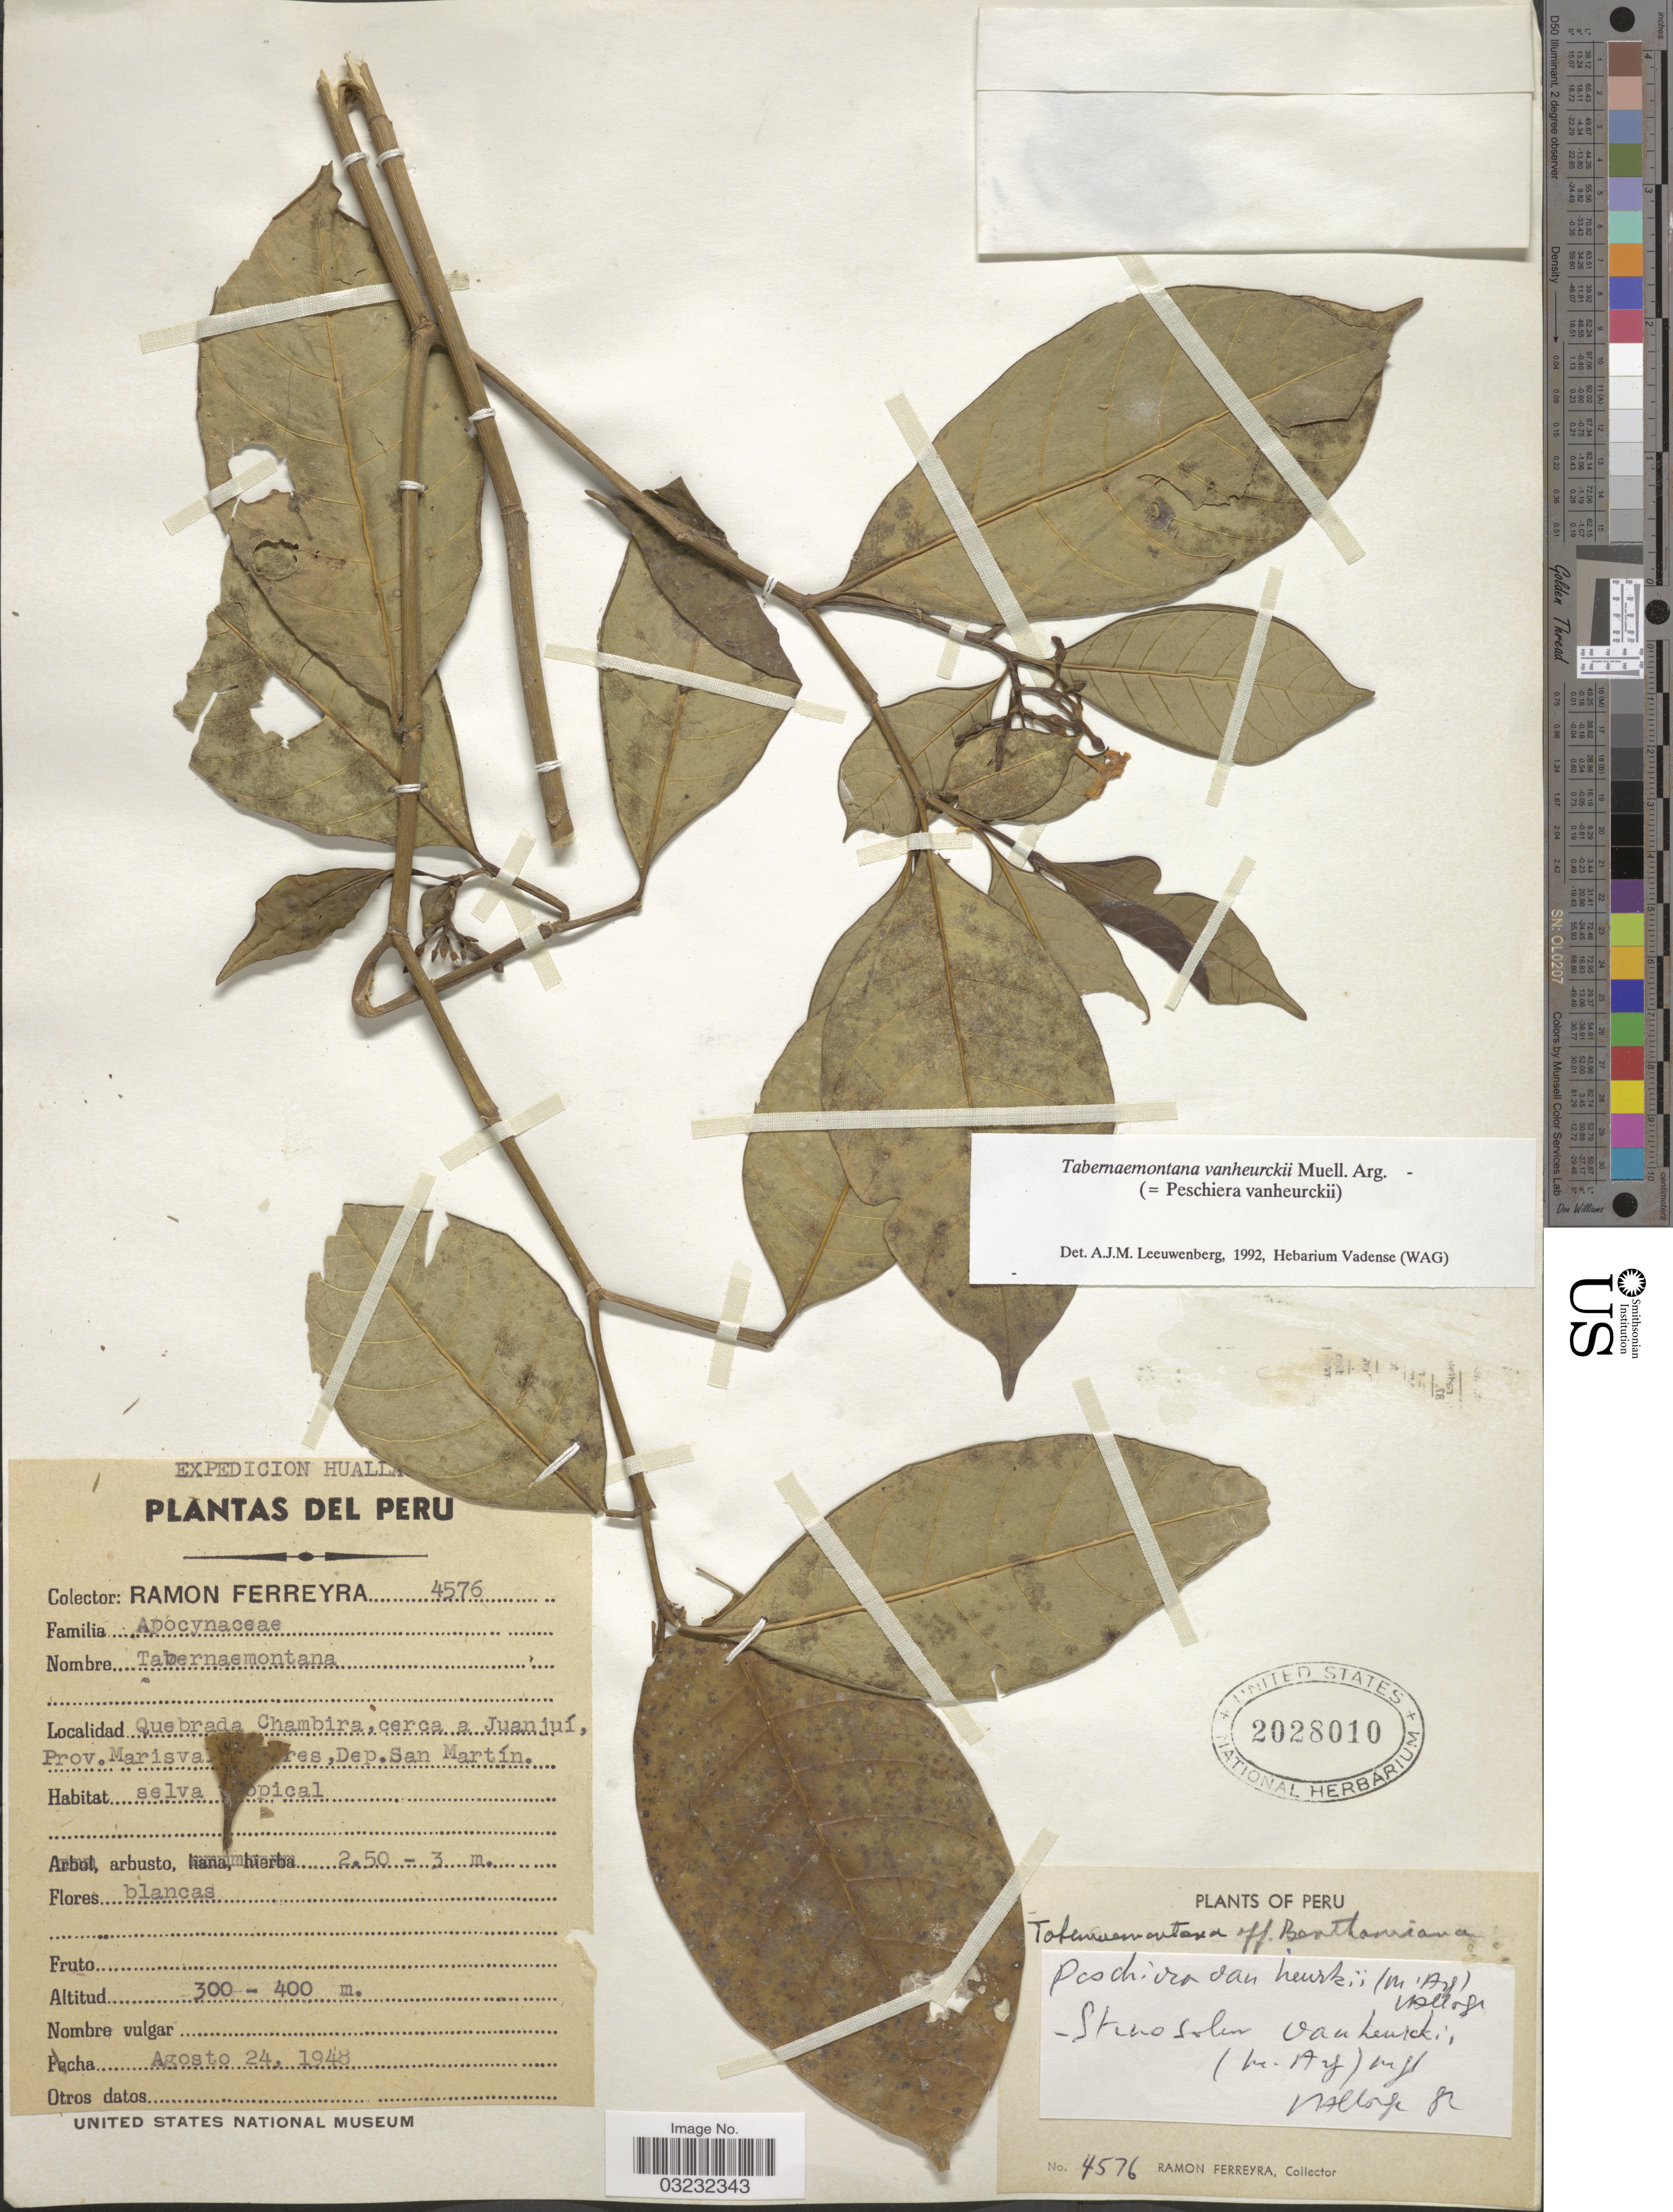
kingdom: Plantae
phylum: Tracheophyta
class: Magnoliopsida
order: Gentianales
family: Apocynaceae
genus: Tabernaemontana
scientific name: Tabernaemontana vanheurckii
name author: Müll. Arg.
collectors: R. A. Ferreyra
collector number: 4576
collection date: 1948-08-24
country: Peru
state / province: San Martín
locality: Quebrada Chambira, cerca a Juanjuí, Prov. Mariscal Caceras, Dep. San Martín.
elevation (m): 300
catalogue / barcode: US 2028010